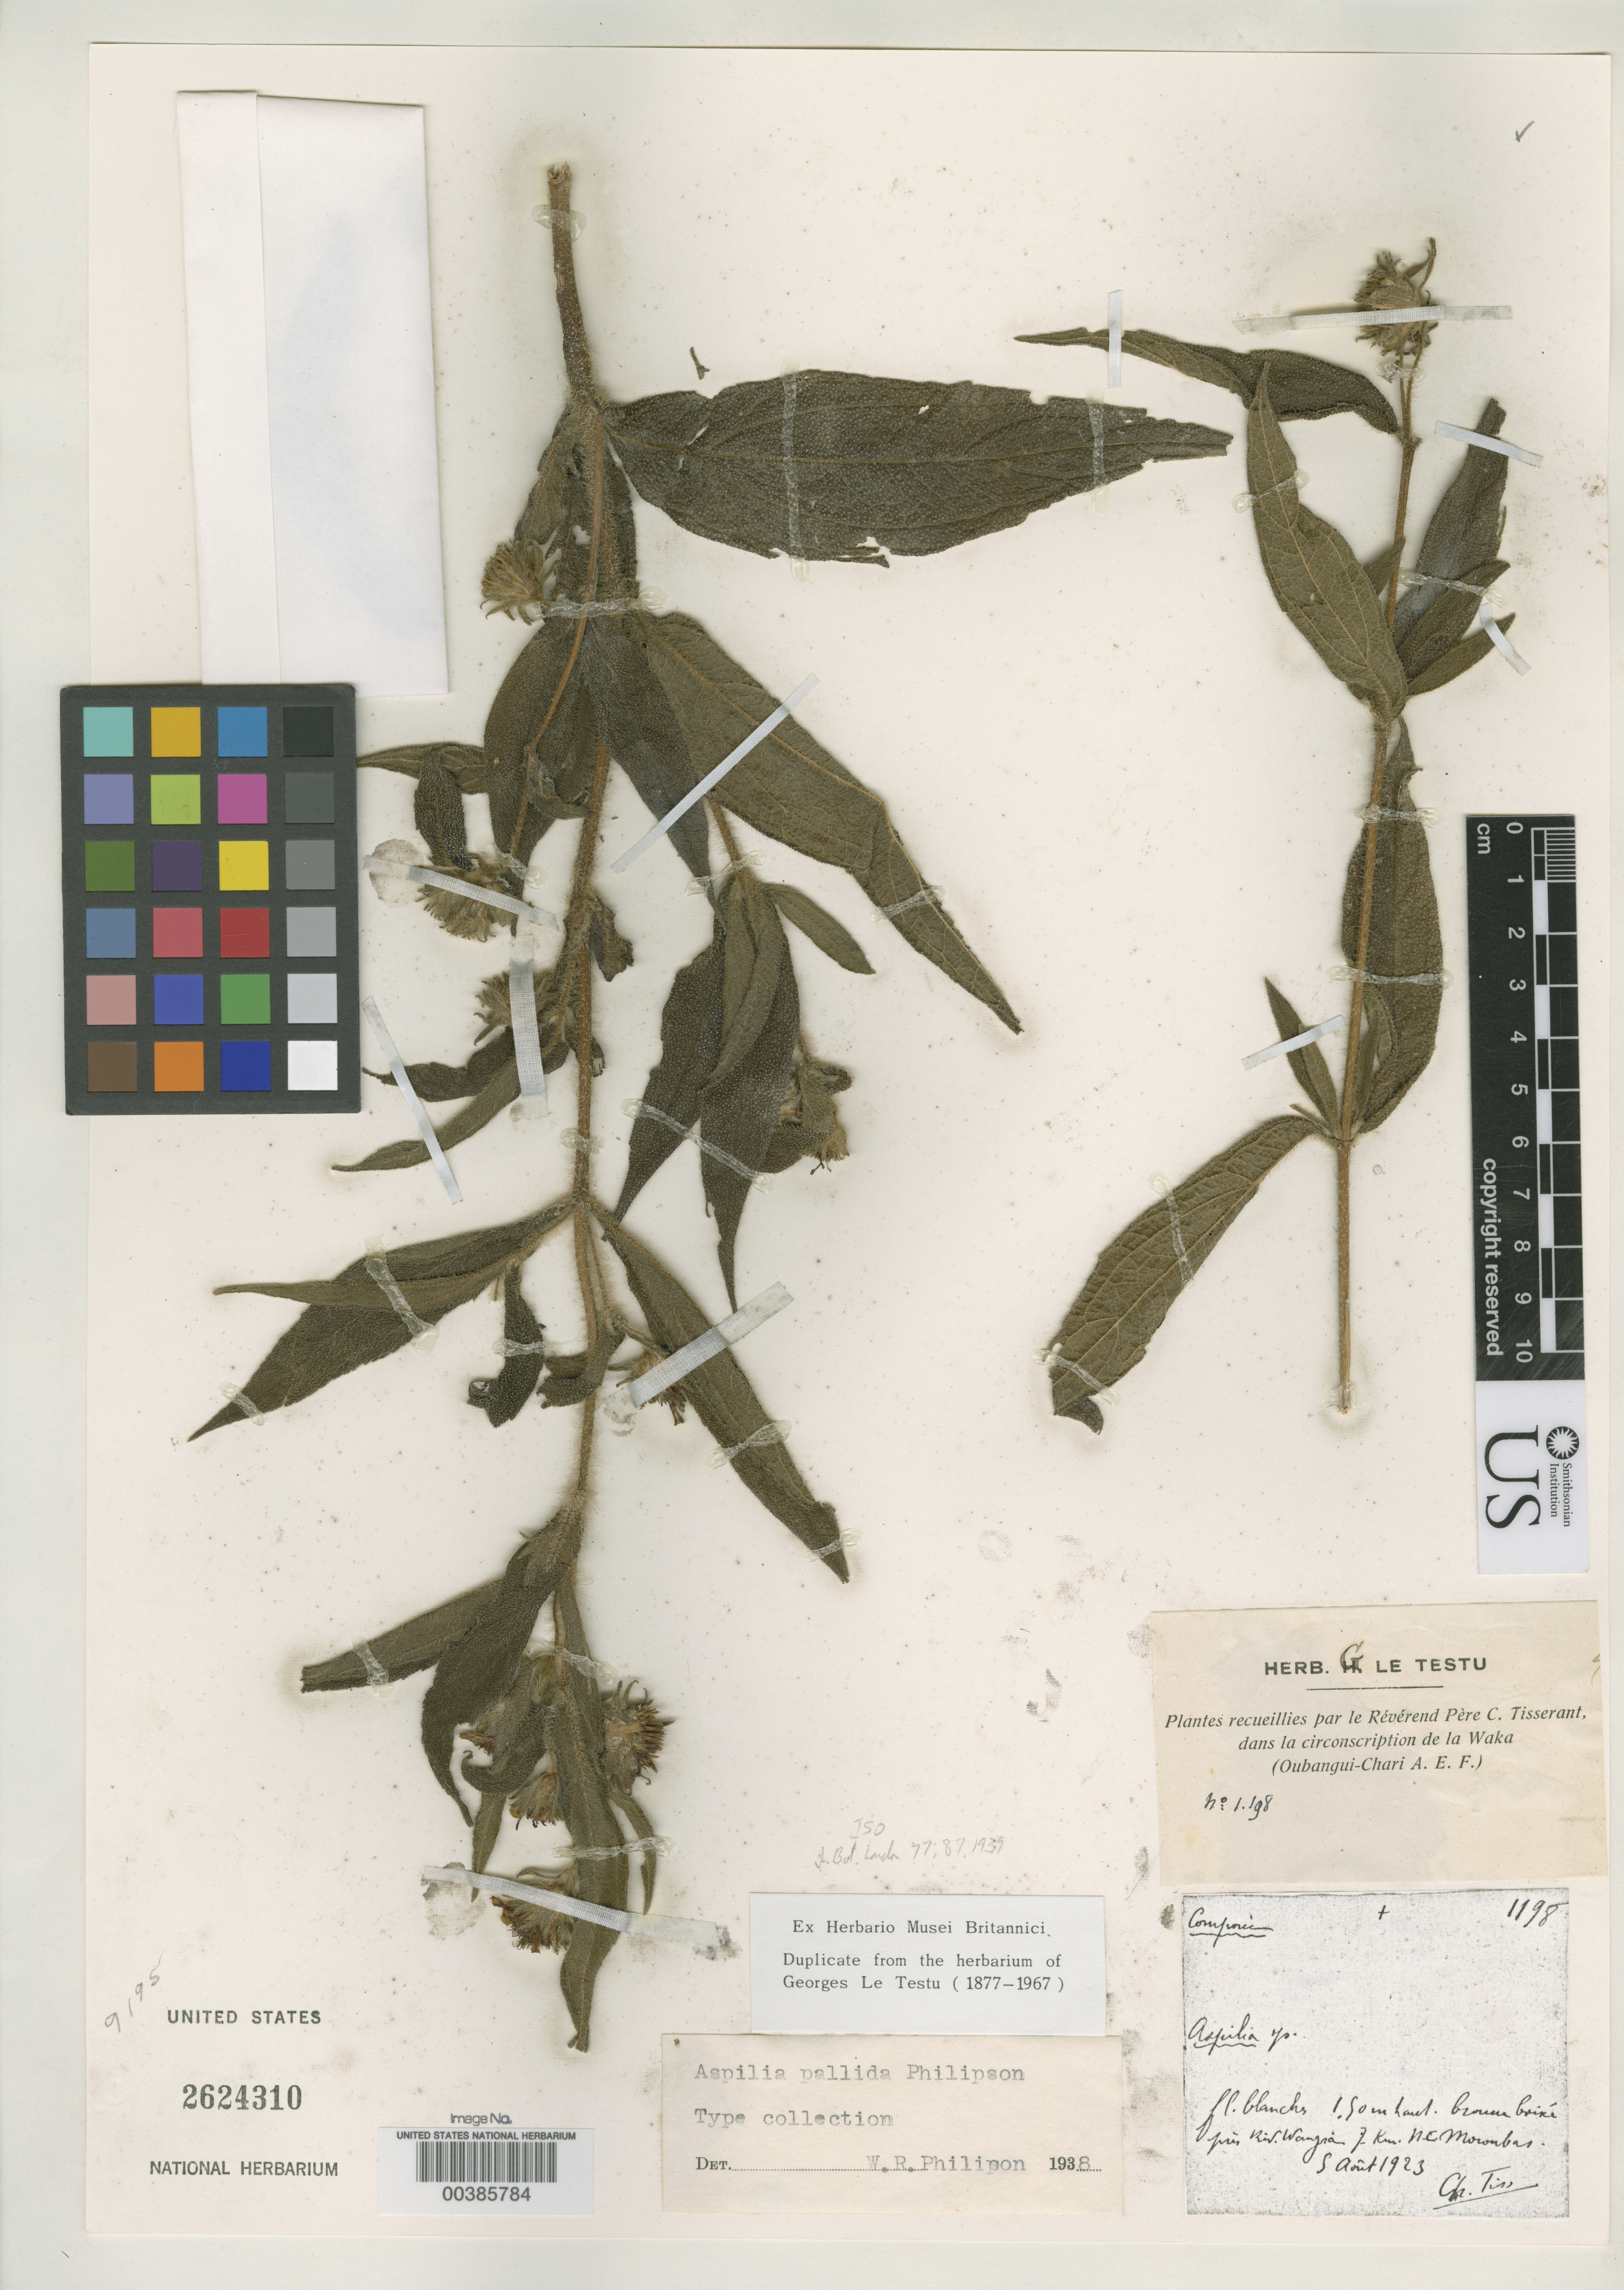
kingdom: Plantae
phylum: Tracheophyta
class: Magnoliopsida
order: Asterales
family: Asteraceae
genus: Aspilia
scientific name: Aspilia pallida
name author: Philipson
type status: Isotype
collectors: G. Le Testu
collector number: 1198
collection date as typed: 05 Aug 1923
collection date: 1923-08-05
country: Central African Republic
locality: Wangra River, Moroubas; (Country originally recorded as French Equatorial Africa.).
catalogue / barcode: US 2624310